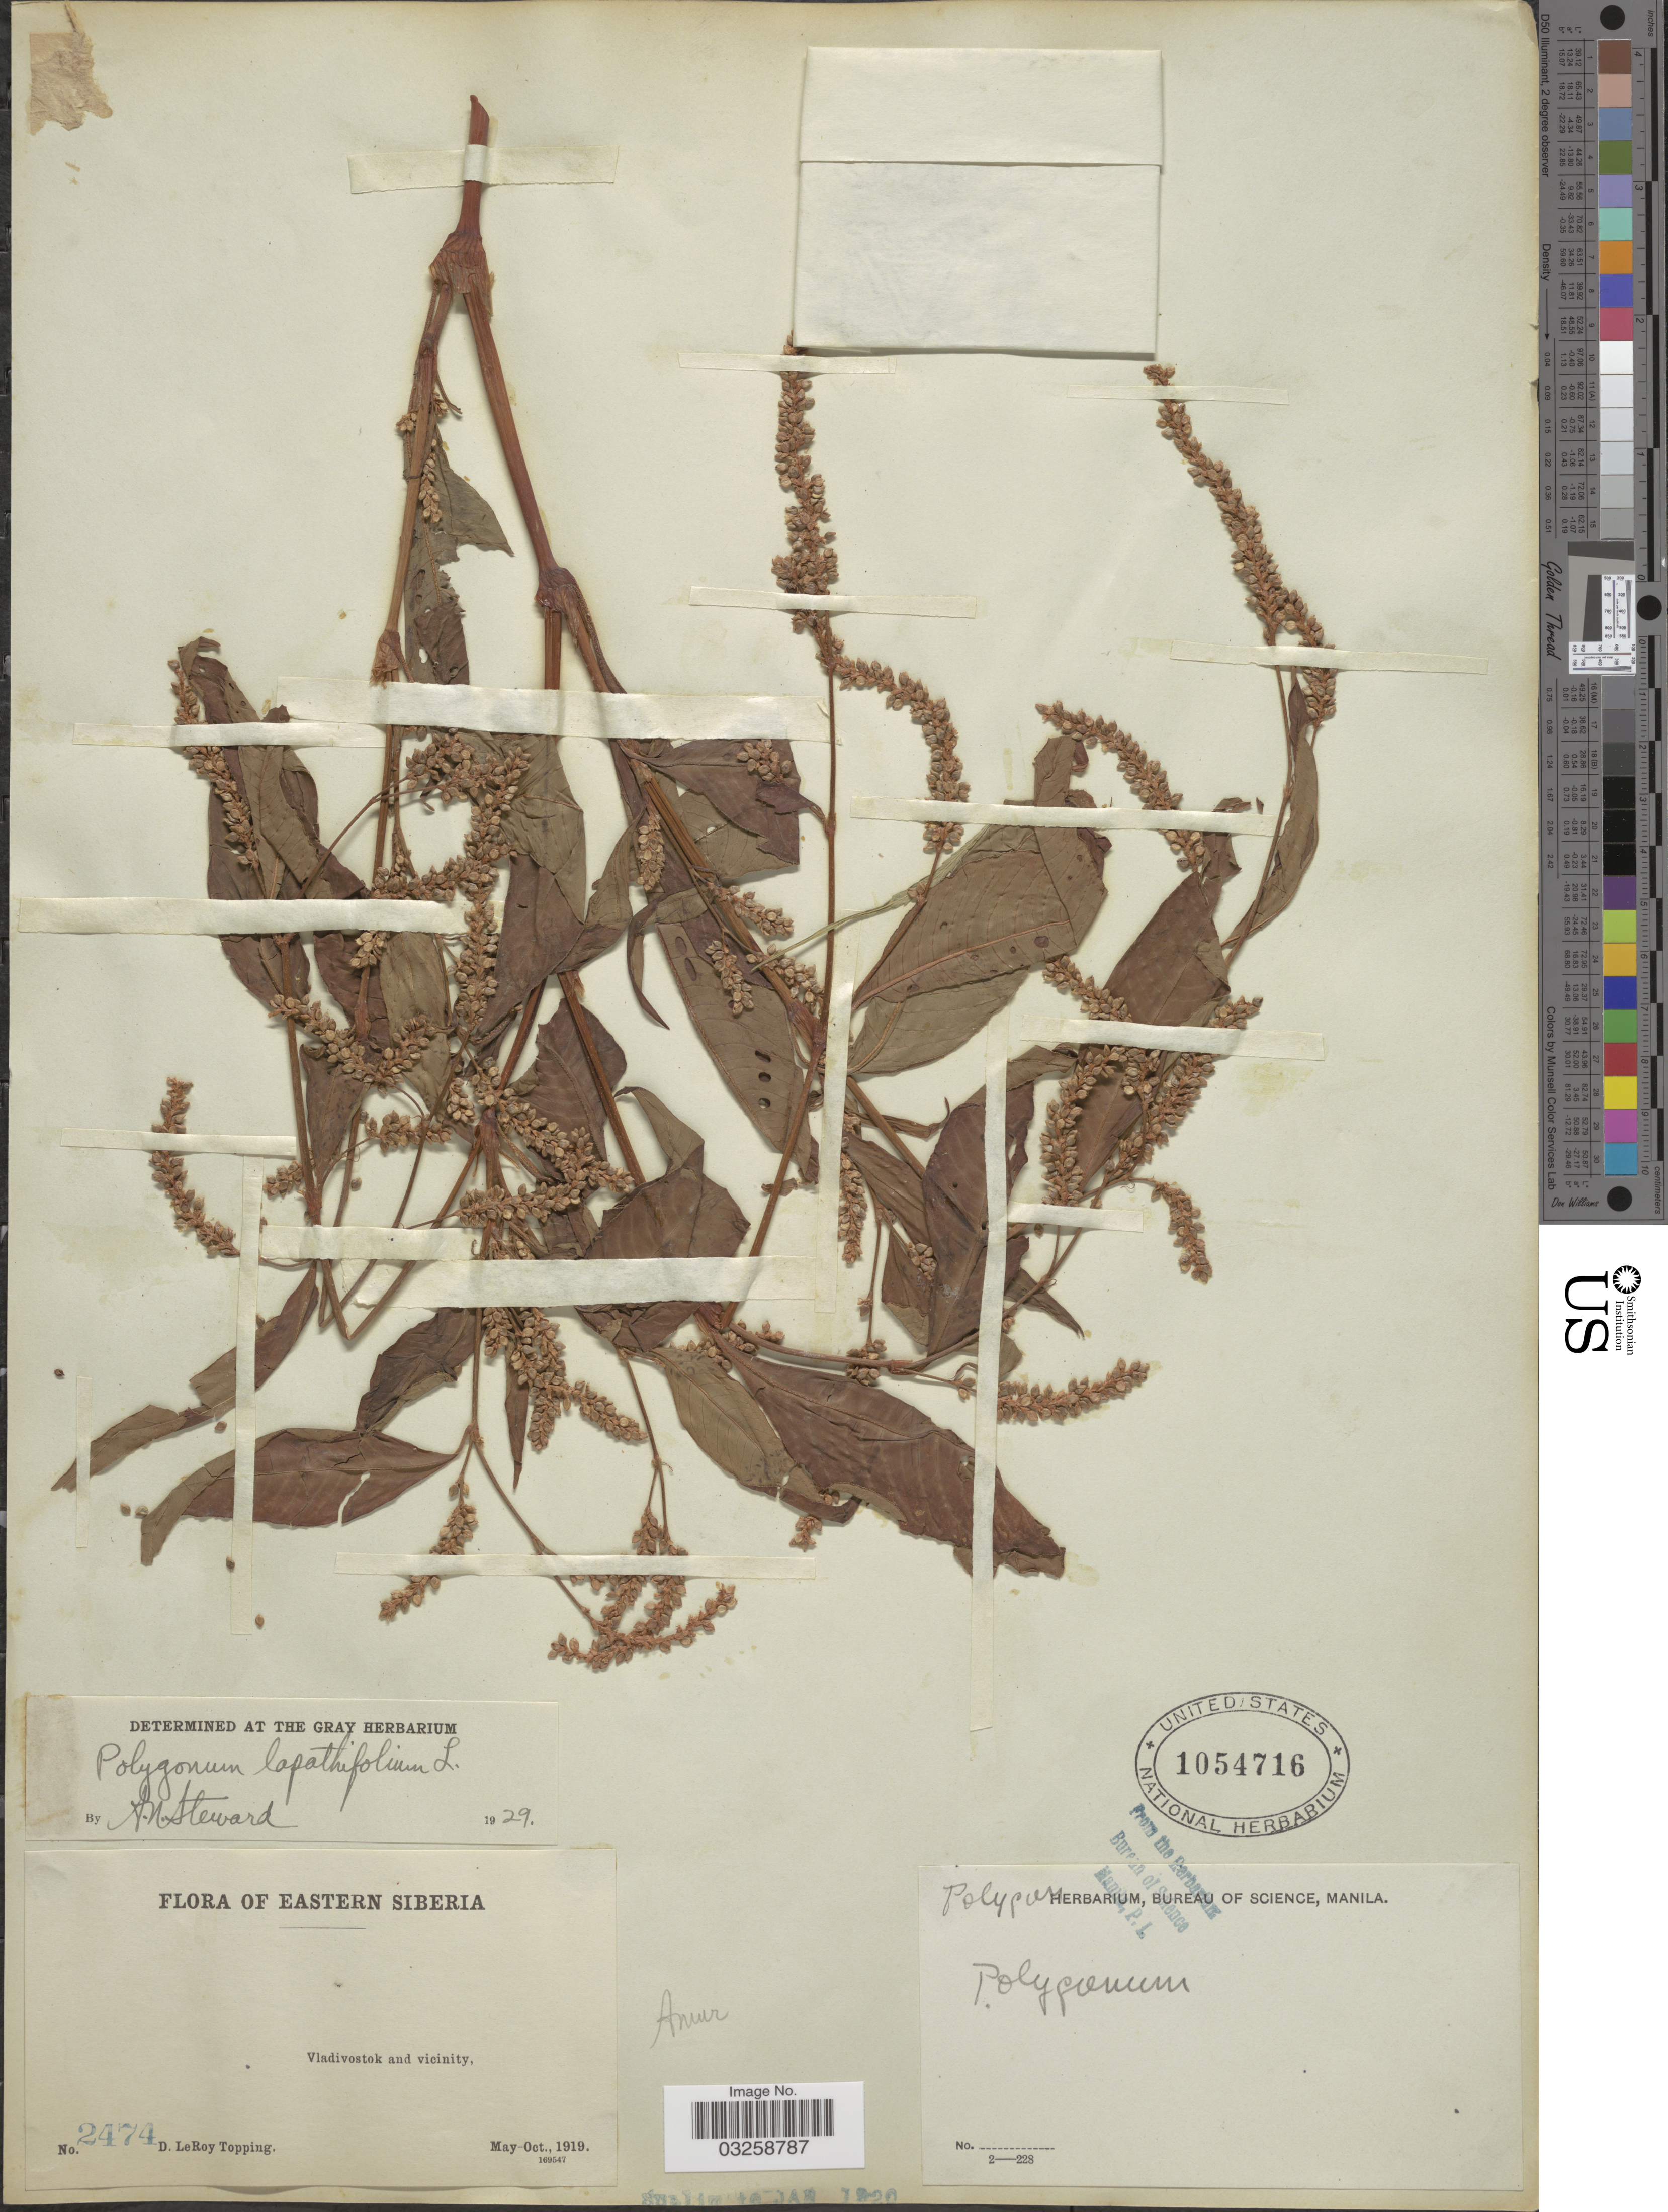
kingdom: Plantae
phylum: Tracheophyta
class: Magnoliopsida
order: Caryophyllales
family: Polygonaceae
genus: Polygonum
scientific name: Polygonum lapathifolium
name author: L.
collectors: D. L. Topping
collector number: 2474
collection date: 1919-05/1919-10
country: Russian Federation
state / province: Primorsky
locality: Eastern Siberia. Vladivostok and vicinity.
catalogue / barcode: US 1054716